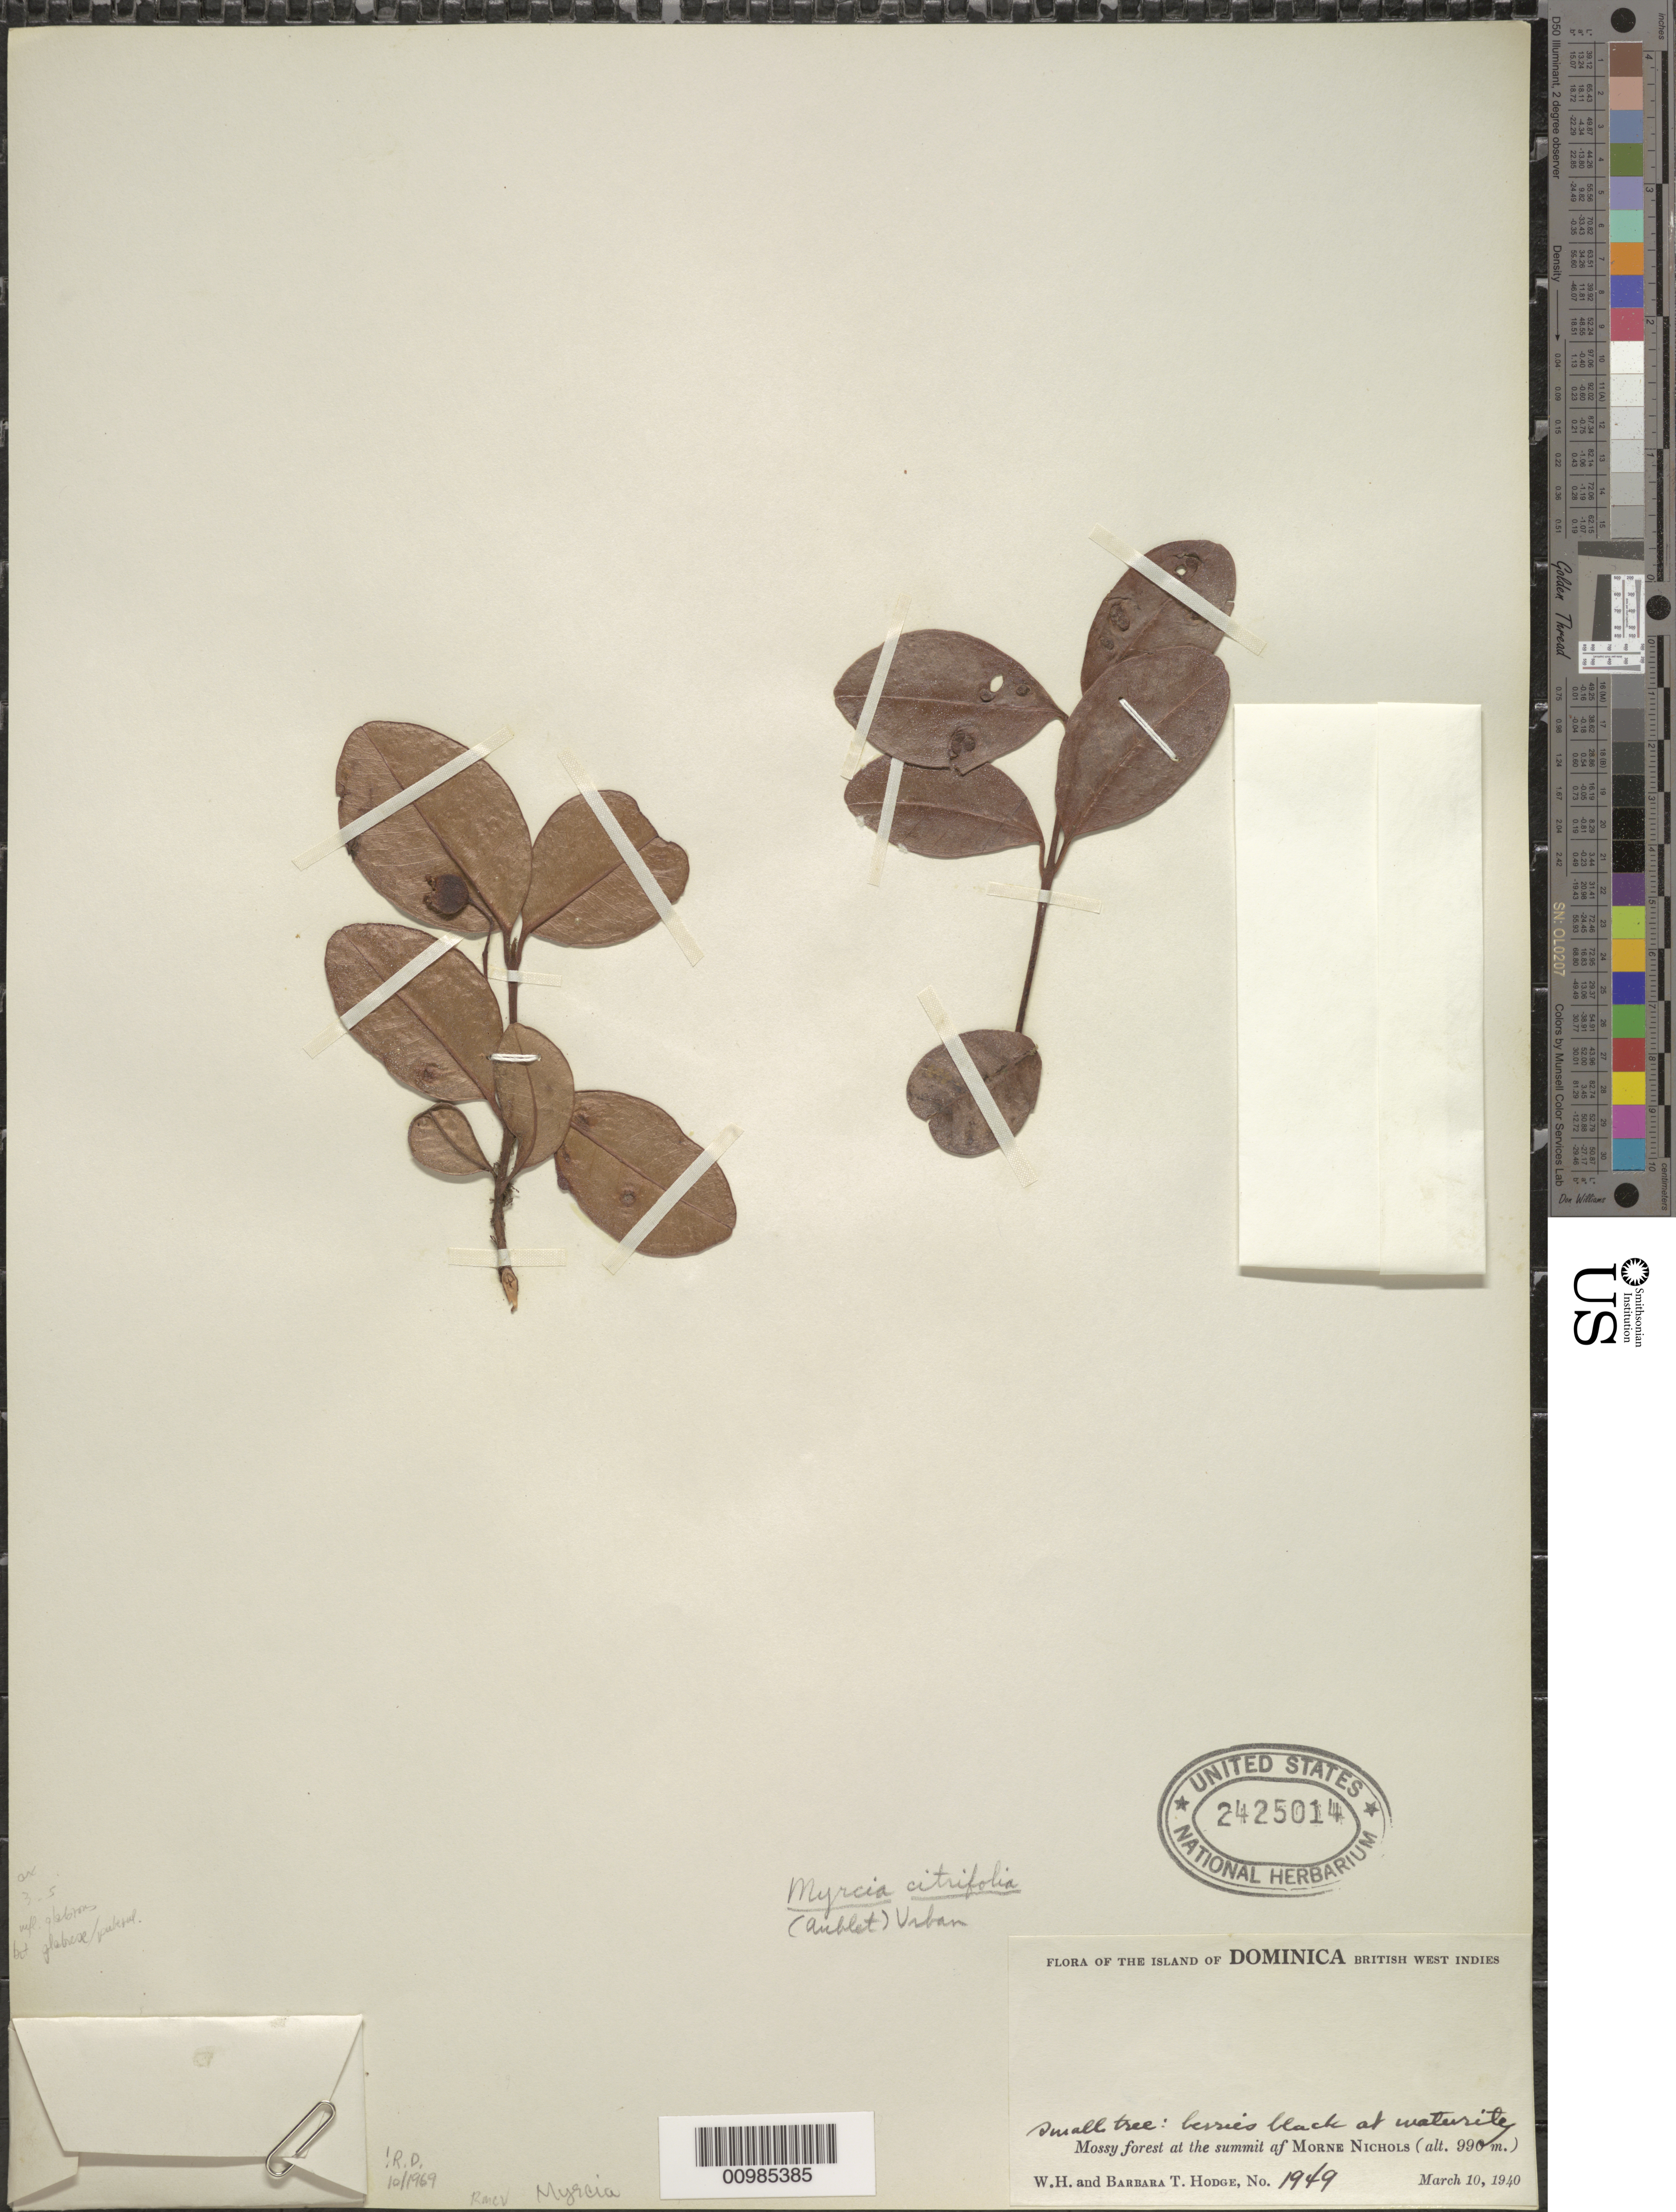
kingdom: Plantae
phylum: Tracheophyta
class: Magnoliopsida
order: Myrtales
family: Myrtaceae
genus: Myrcia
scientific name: Myrcia citrifolia var. imrayana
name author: (Griseb.) Stehlé & Quentin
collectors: W. Hodge & B. Hodge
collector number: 1949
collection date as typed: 10 Mar 1940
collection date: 1940-03-10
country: Dominica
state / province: St. Patrick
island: Dominica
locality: Summit of Morne Nichols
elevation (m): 990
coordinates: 0 N, 0 E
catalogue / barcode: US 2425014